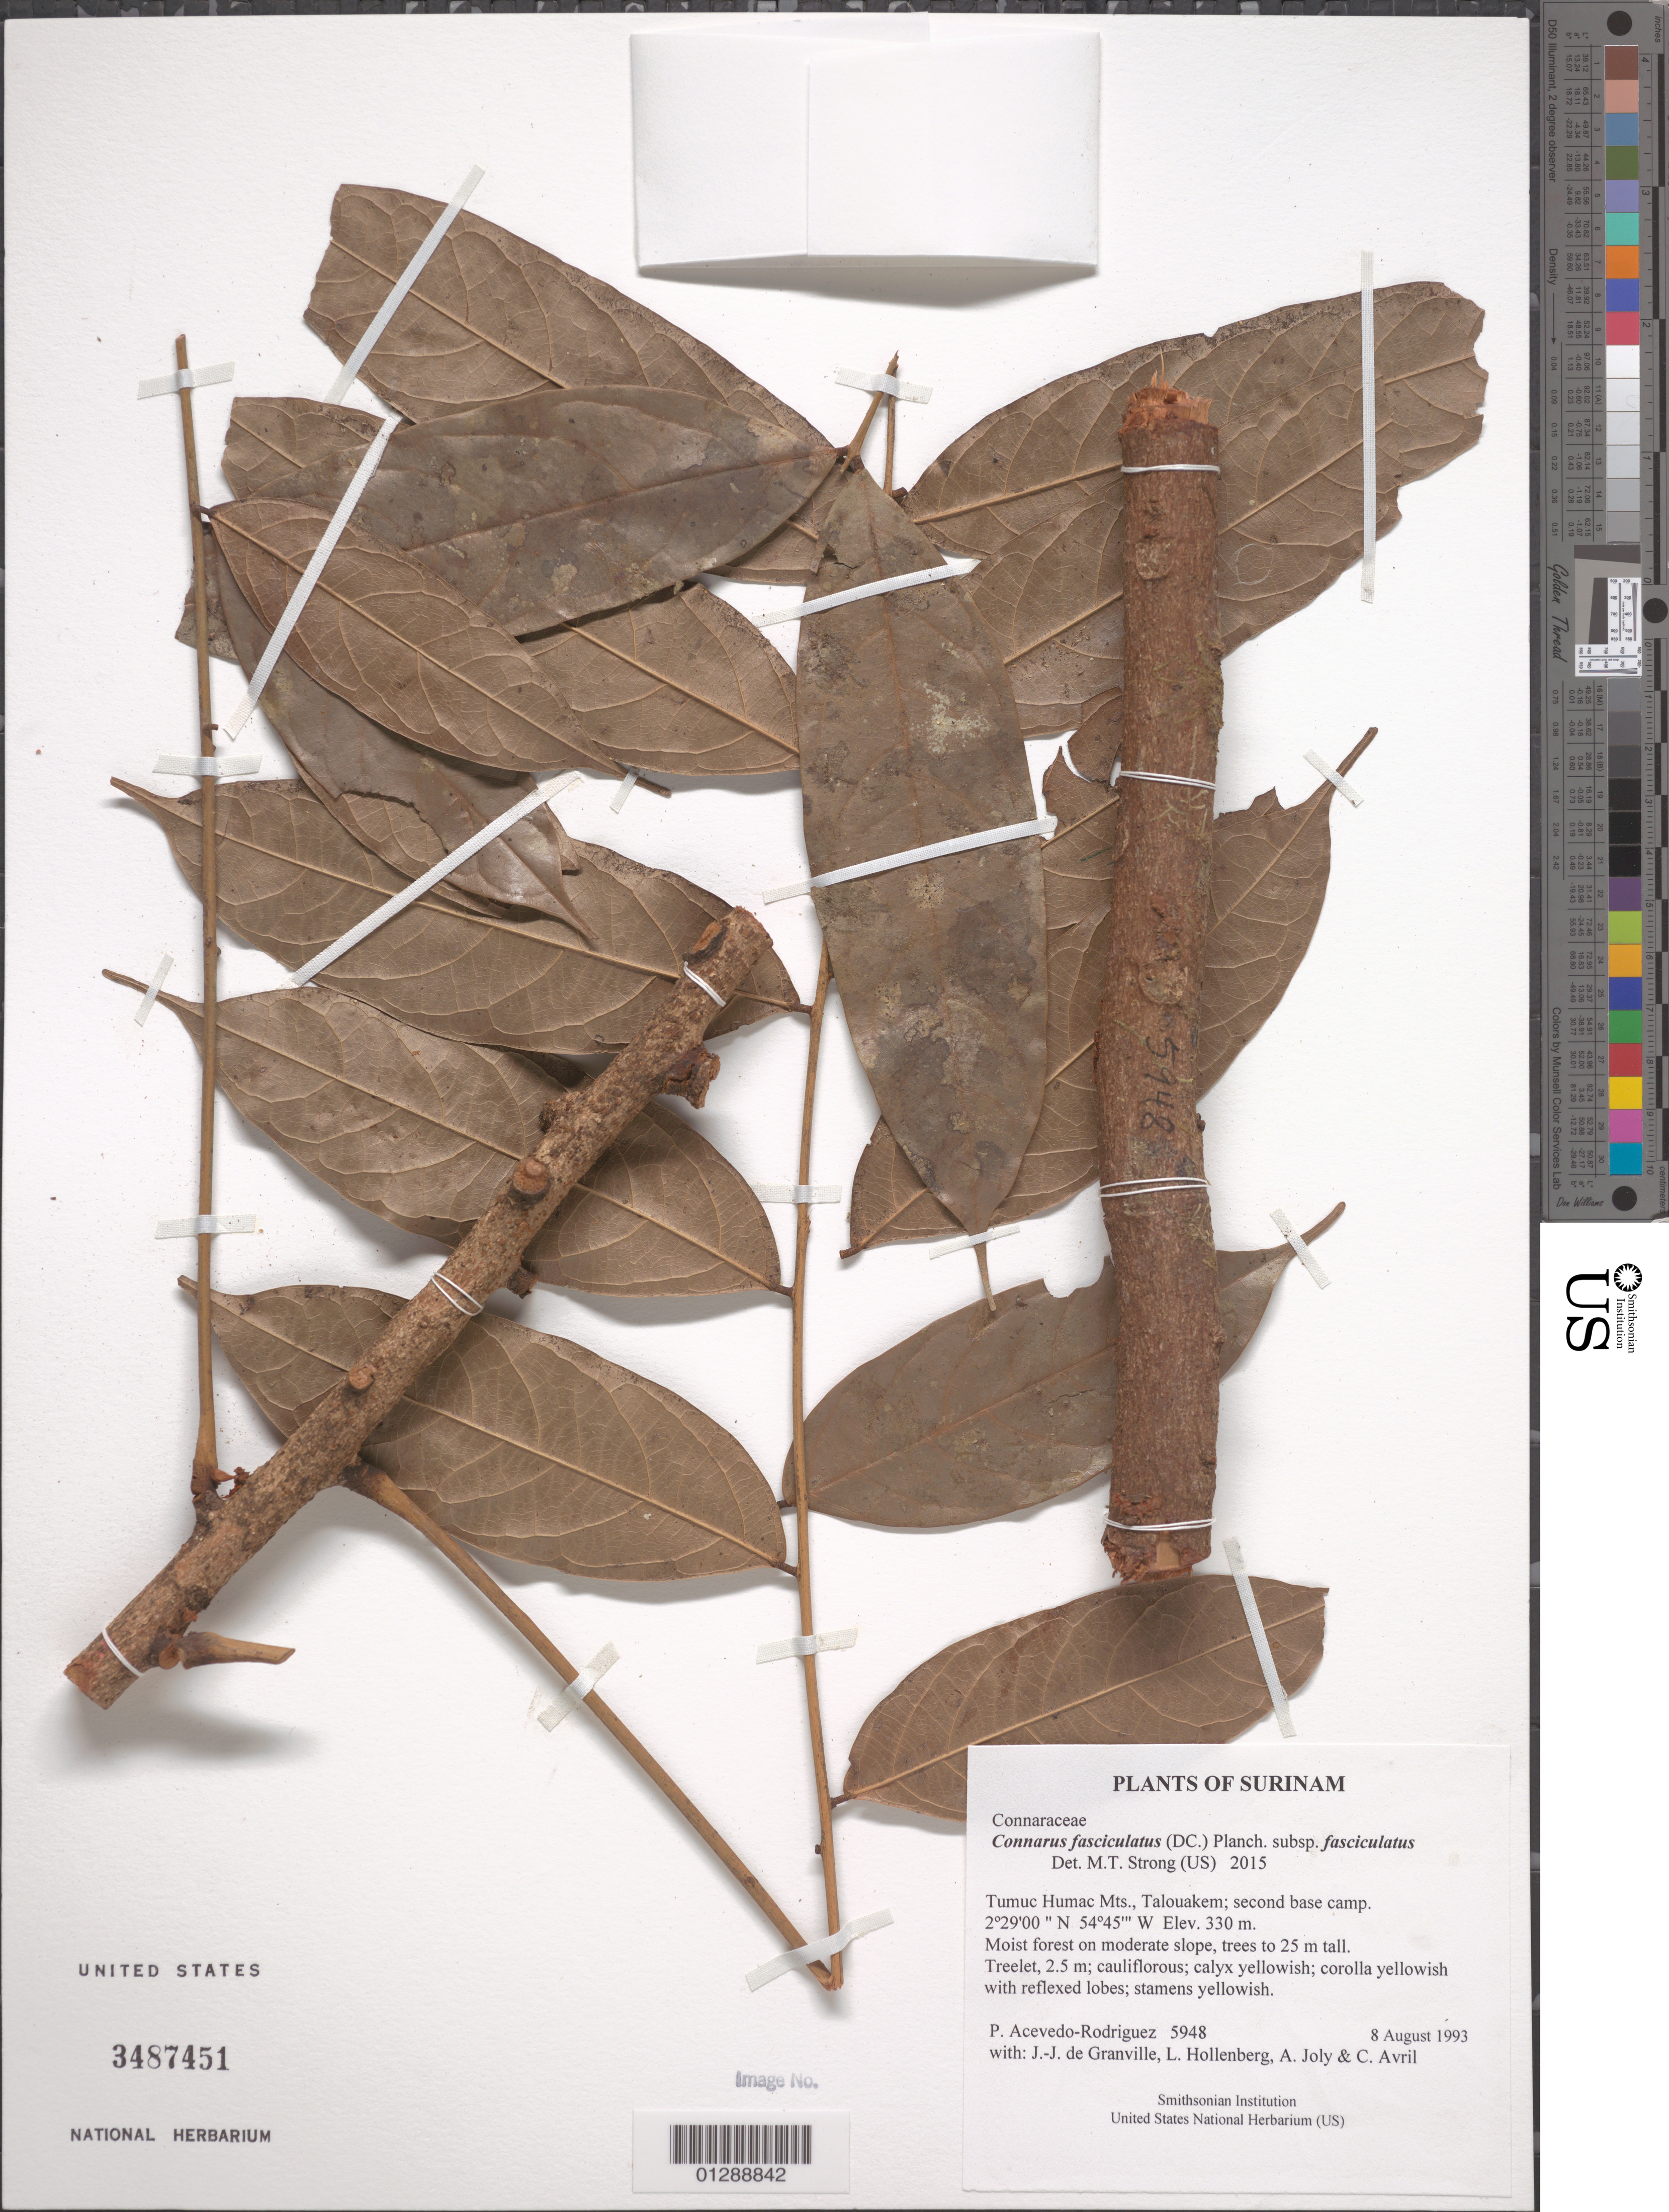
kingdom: Plantae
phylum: Tracheophyta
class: Magnoliopsida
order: Oxalidales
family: Connaraceae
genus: Connarus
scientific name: Connarus fasciculatus subsp. fasciculatus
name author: (DC.) Planch.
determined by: Strong, M. T., (US), Smithsonian Institution - National Museum of Natural History (UNITED STATES)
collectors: P. Acevedo-Rodr., J.-J. de Granville, L. Hollenberg, A. Joly & C. Avril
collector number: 5948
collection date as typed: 8 August 1993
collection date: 1993-08-08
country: Suriname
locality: Tumuc Humac Mts., Talouakem; second base camp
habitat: Moist forest on moderate slope, trees to 25 m tall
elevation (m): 330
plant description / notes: US, NY, L, MO, K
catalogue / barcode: US 3487451